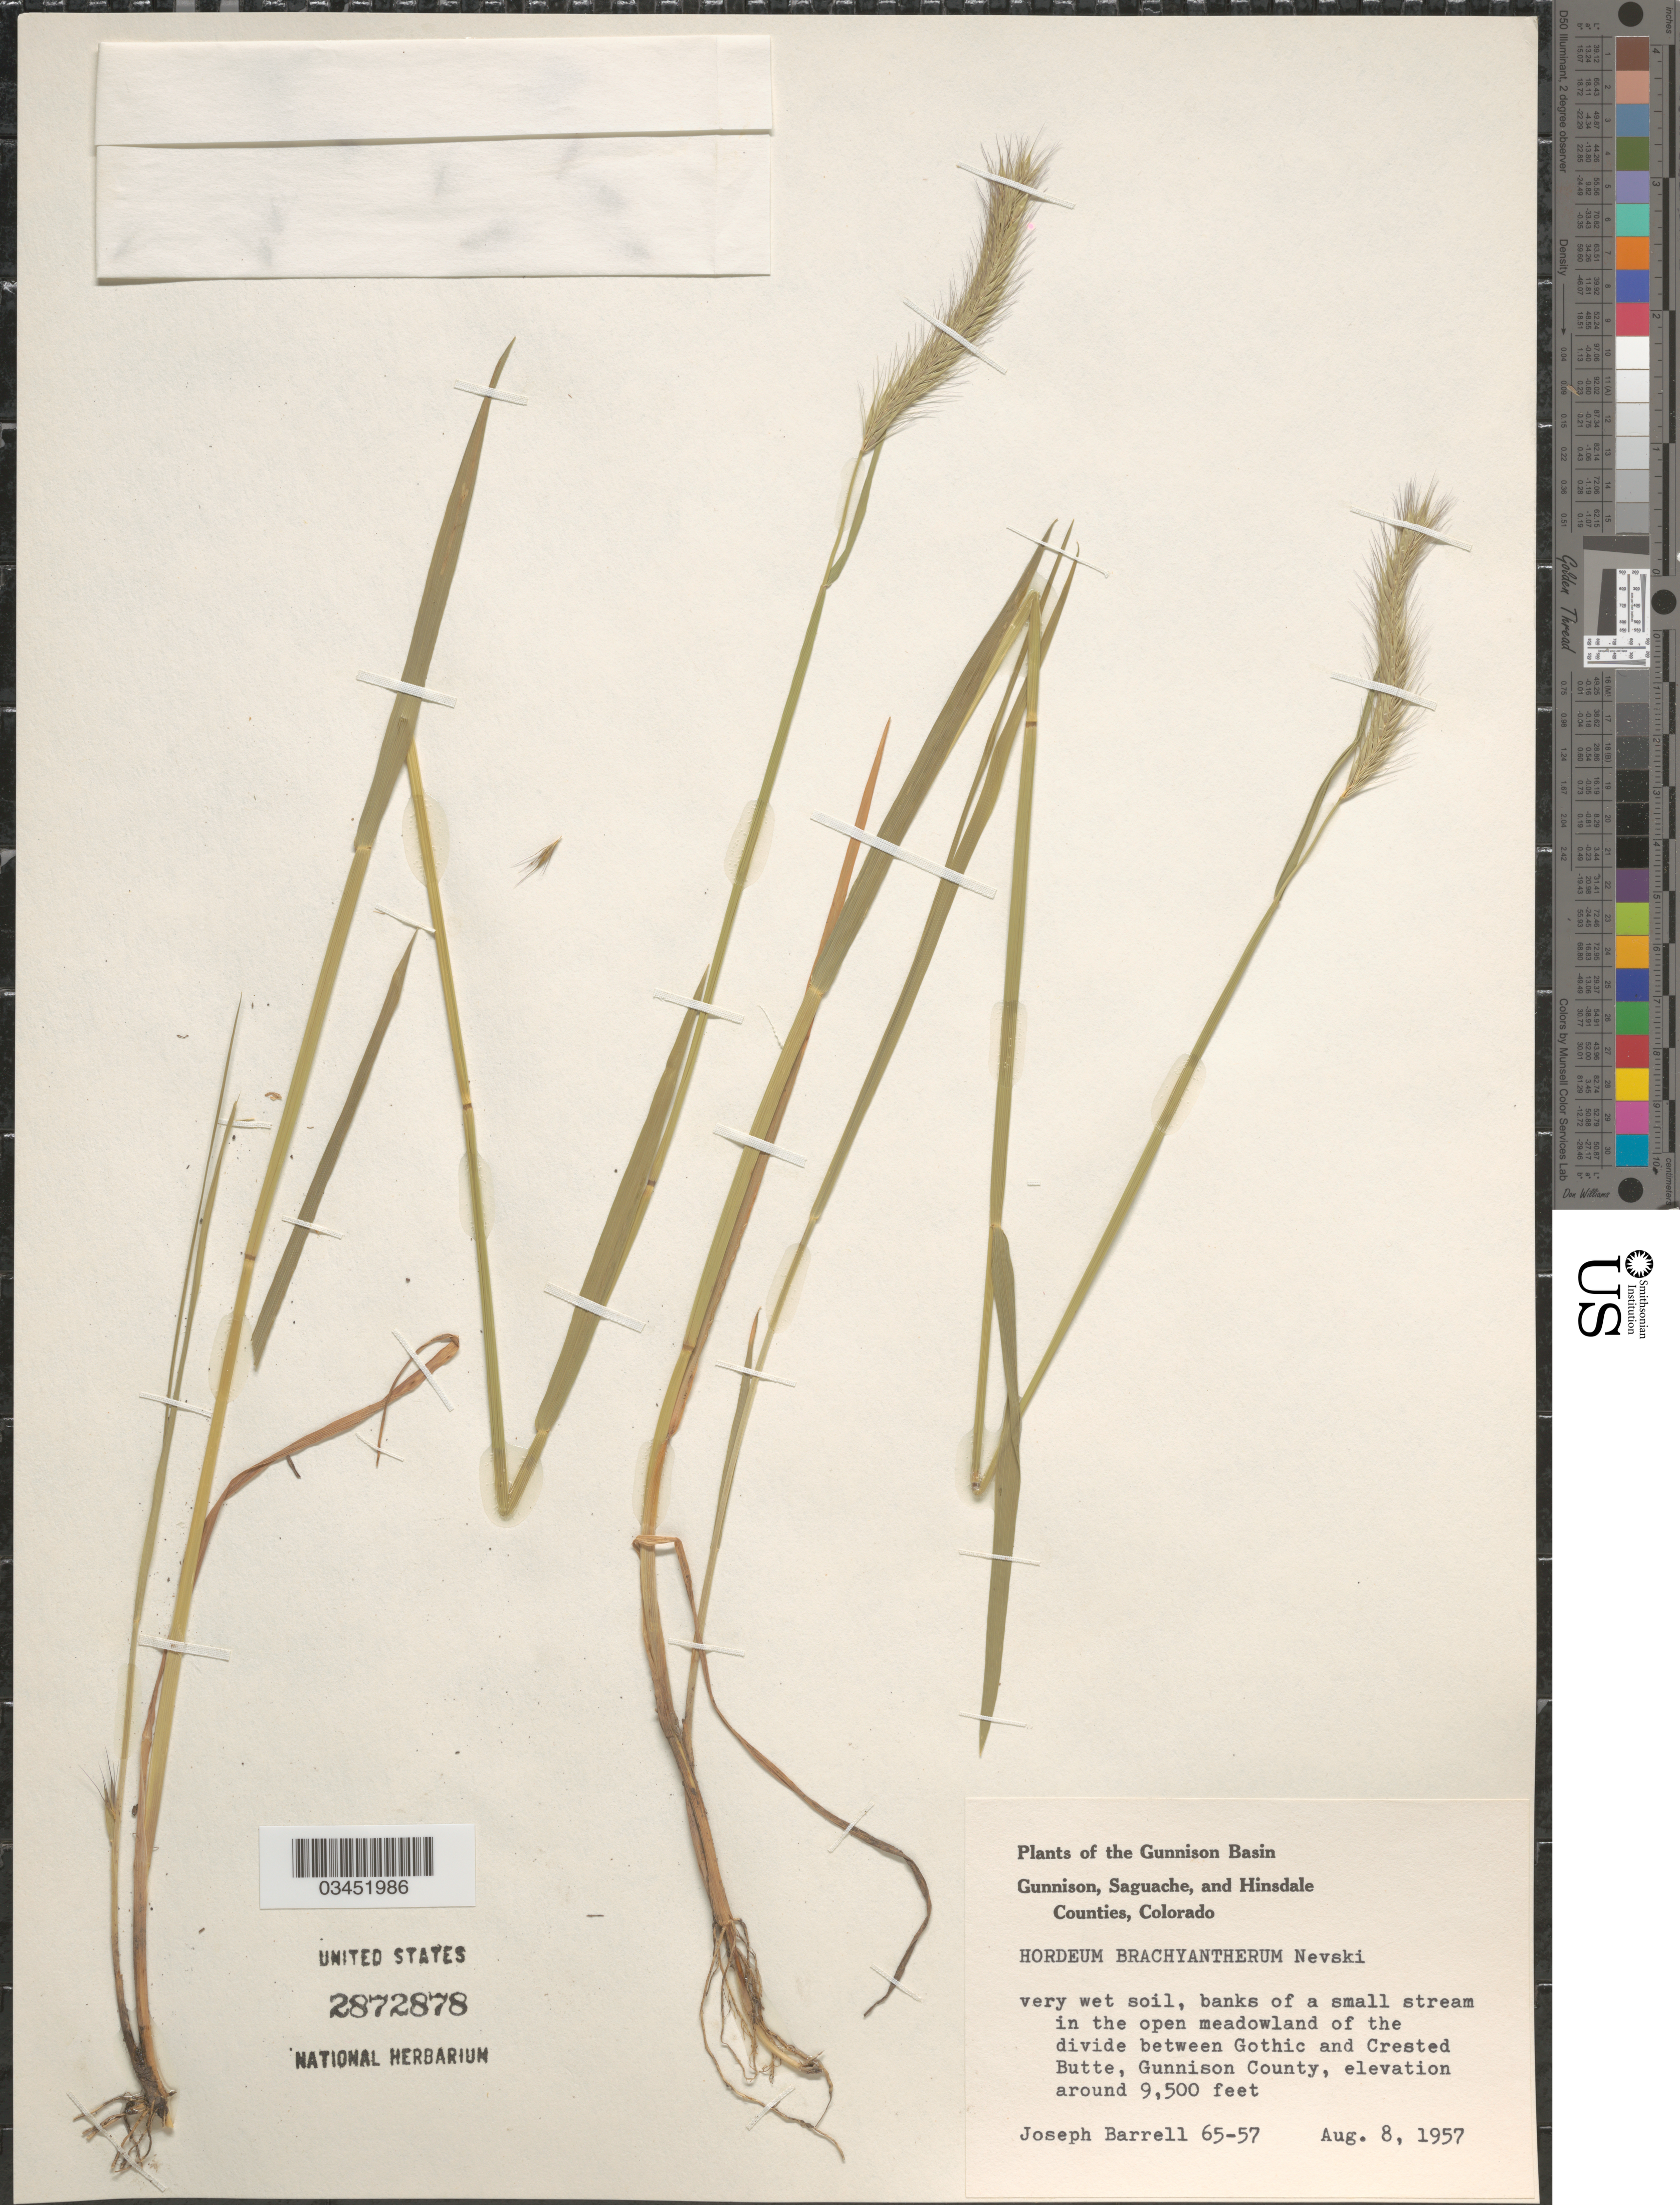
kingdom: Plantae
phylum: Tracheophyta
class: Liliopsida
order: Poales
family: Poaceae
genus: Hordeum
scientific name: Hordeum brachyantherum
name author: Nevski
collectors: J. Barrell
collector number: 65-57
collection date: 1957-08-08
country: United States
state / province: Colorado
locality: Gunnison Basin. In the open meadowland of the divide between Gothic and Crested Butte, Gunnison County.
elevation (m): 2896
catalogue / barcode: US 2872878